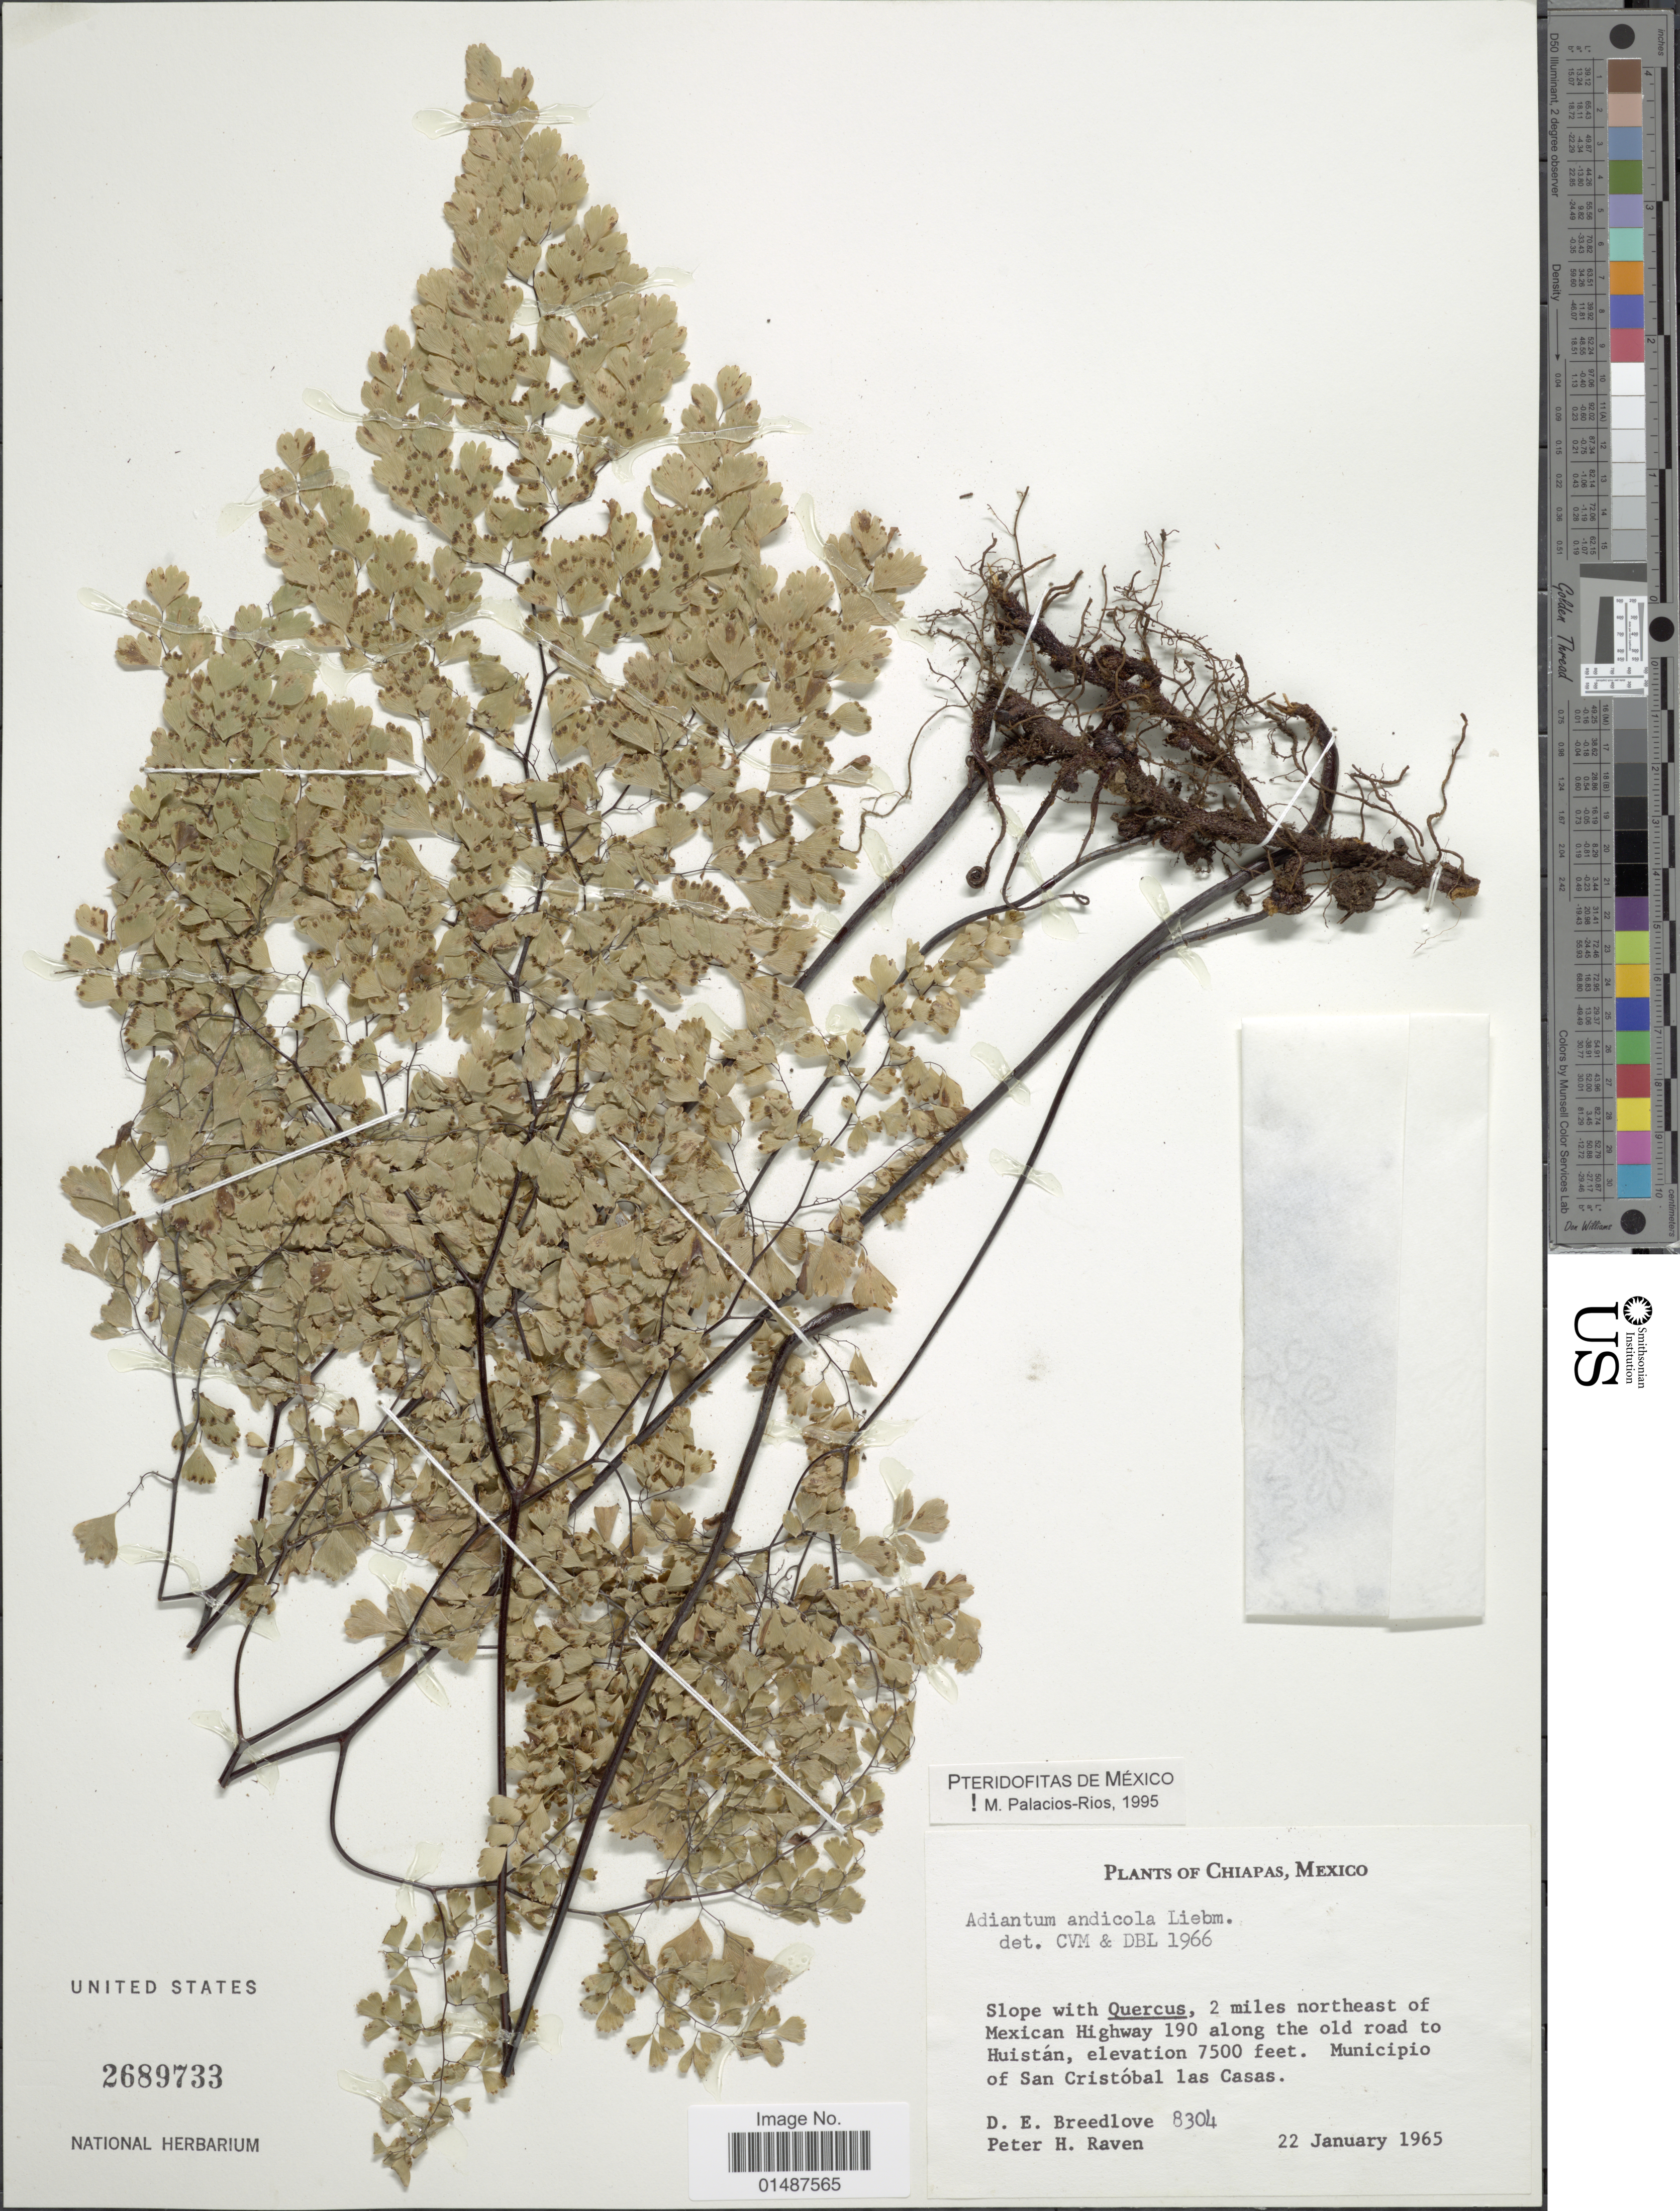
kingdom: Plantae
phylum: Tracheophyta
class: Polypodiopsida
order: Polypodiales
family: Pteridaceae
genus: Adiantum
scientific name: Adiantum andicola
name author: Liebm.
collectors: D. E. Breedlove & P. Raven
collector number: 8304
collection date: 1965-01-22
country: Mexico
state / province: Chiapas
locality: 2 miles northeast of Mexican Highway 190 along the old road to Huistán, Municipio of San Cristobal las Casas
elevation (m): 2286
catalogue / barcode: US 2689733